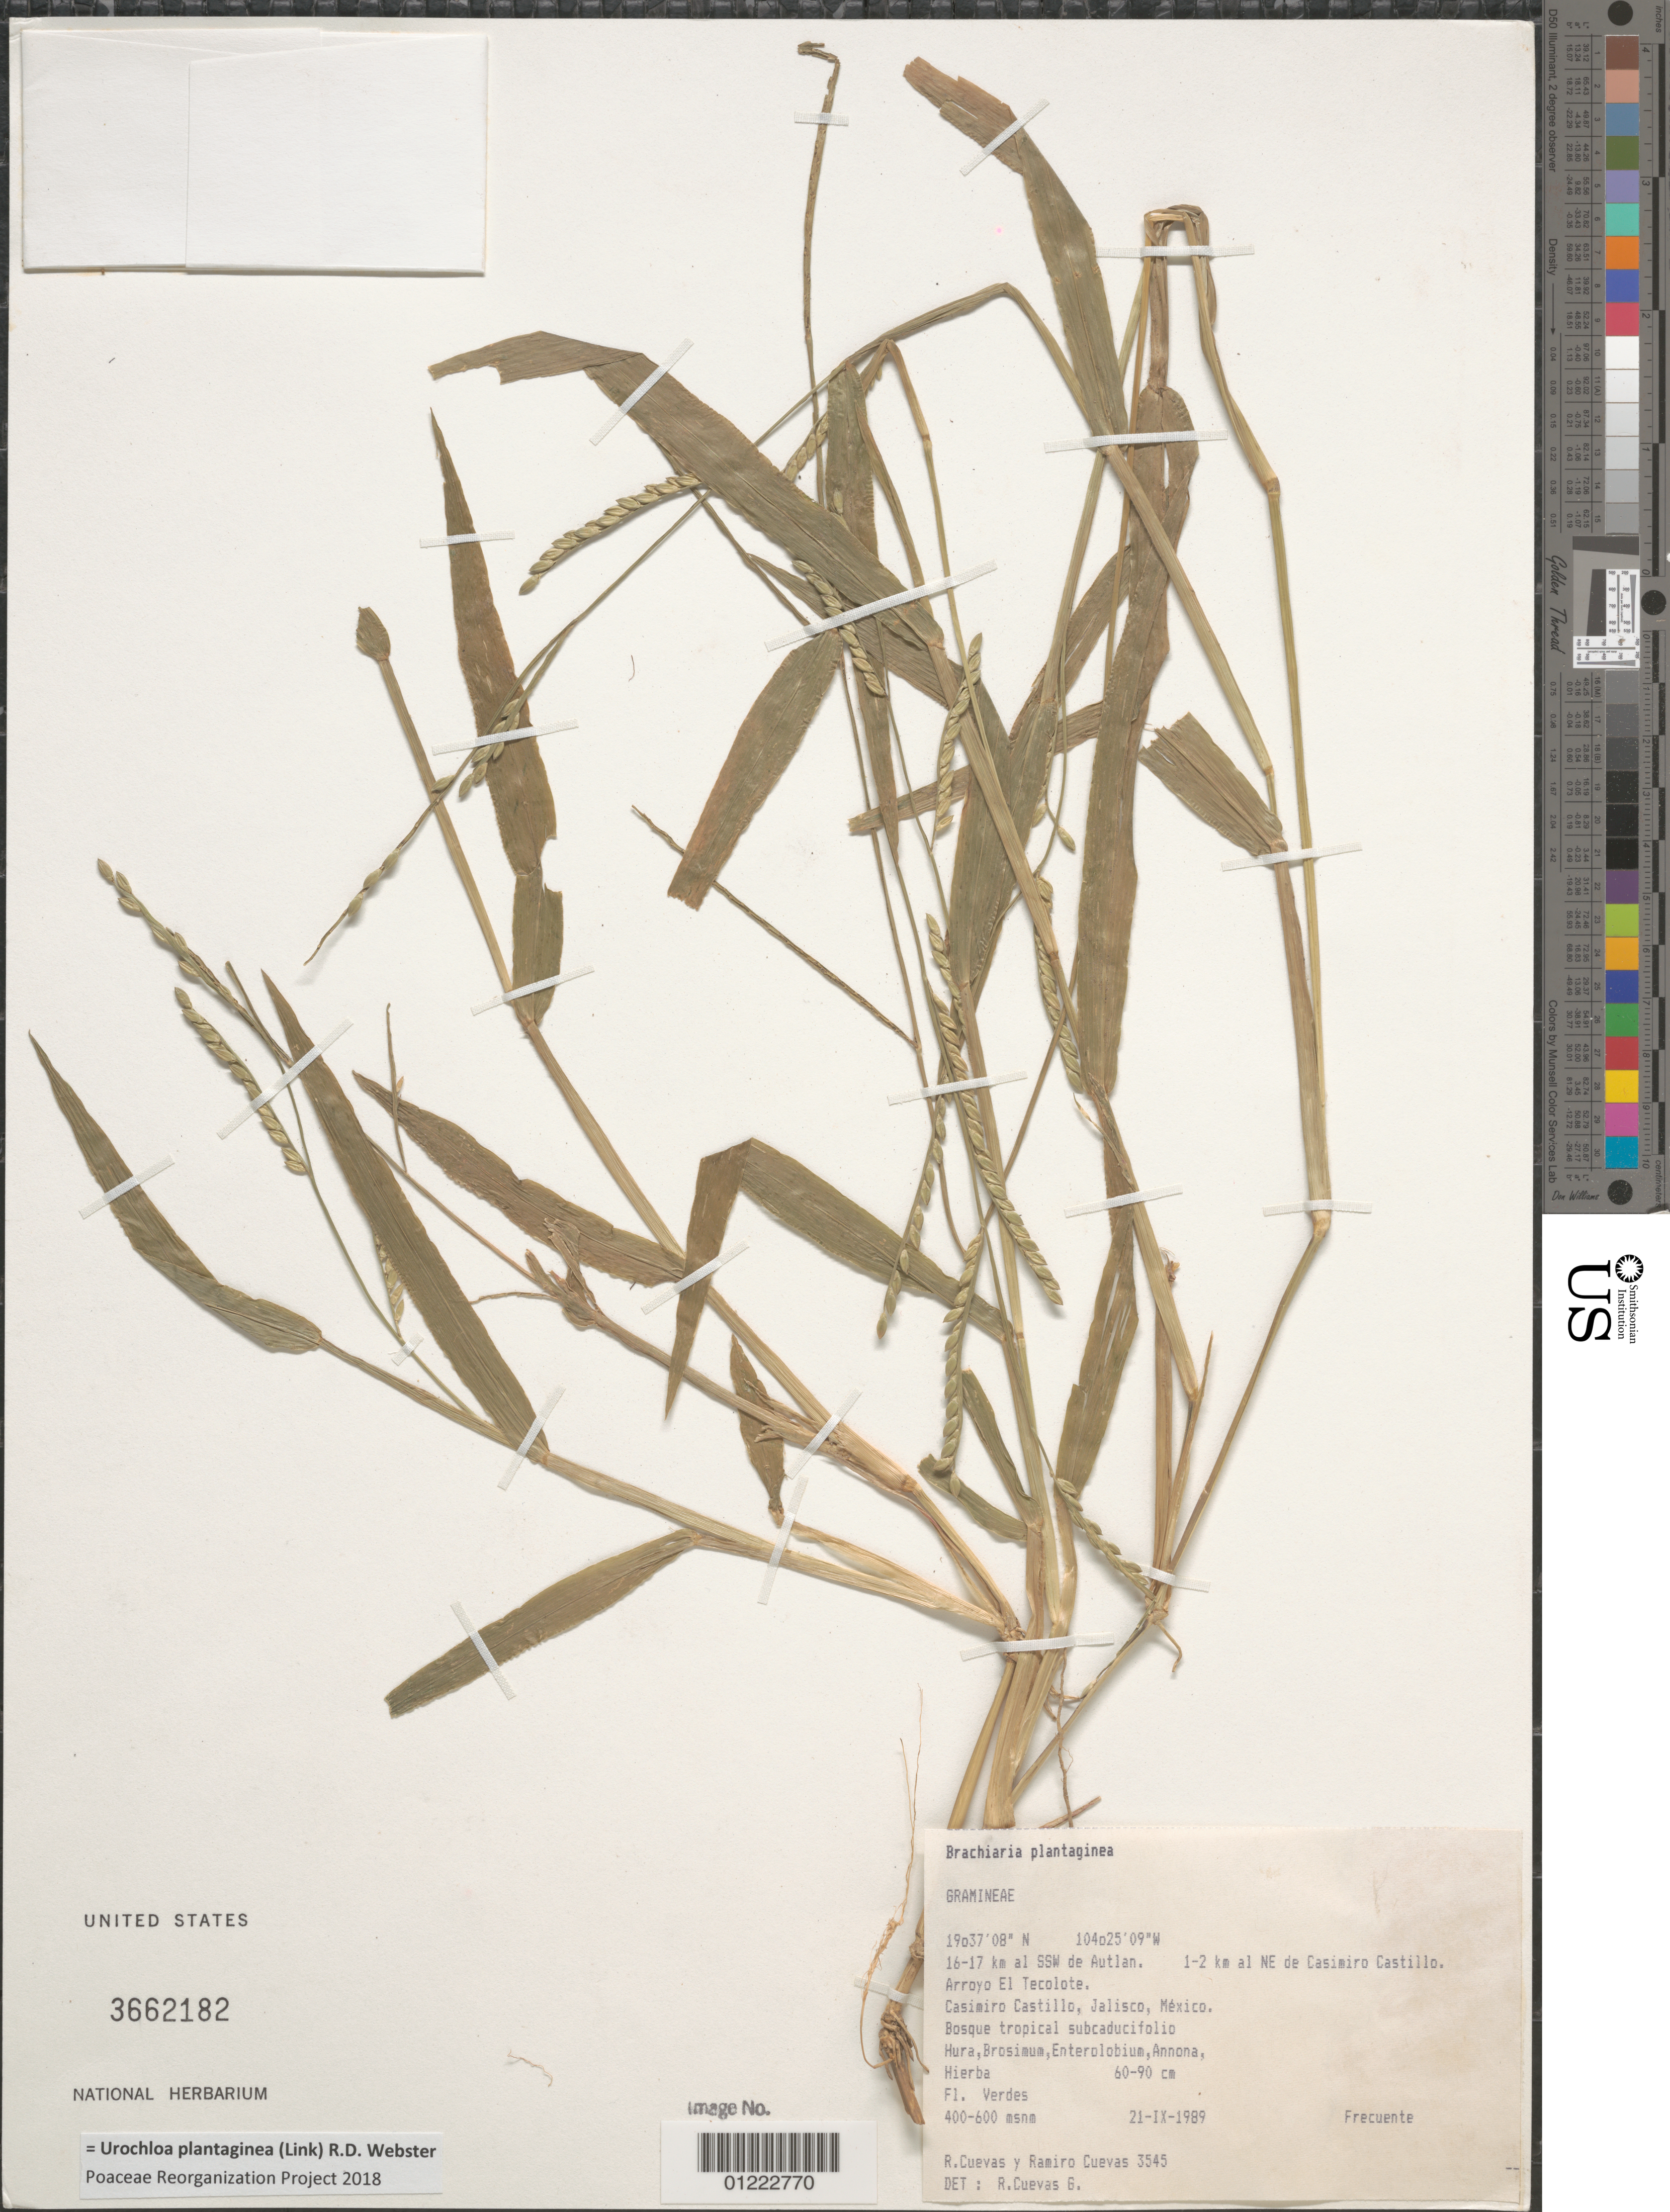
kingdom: Plantae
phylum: Tracheophyta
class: Liliopsida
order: Poales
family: Poaceae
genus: Brachiaria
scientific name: Brachiaria plantaginea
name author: (Link) Hitchc.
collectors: R. Cuevas & R. Cuevas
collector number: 3545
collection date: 1989-09-21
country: Mexico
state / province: Jalisco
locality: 16-17 km al SSW de Autlan. 1-2 km NE de Casimiro Castillo. Arroyo El Tecolote.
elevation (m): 400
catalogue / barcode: US 3662182